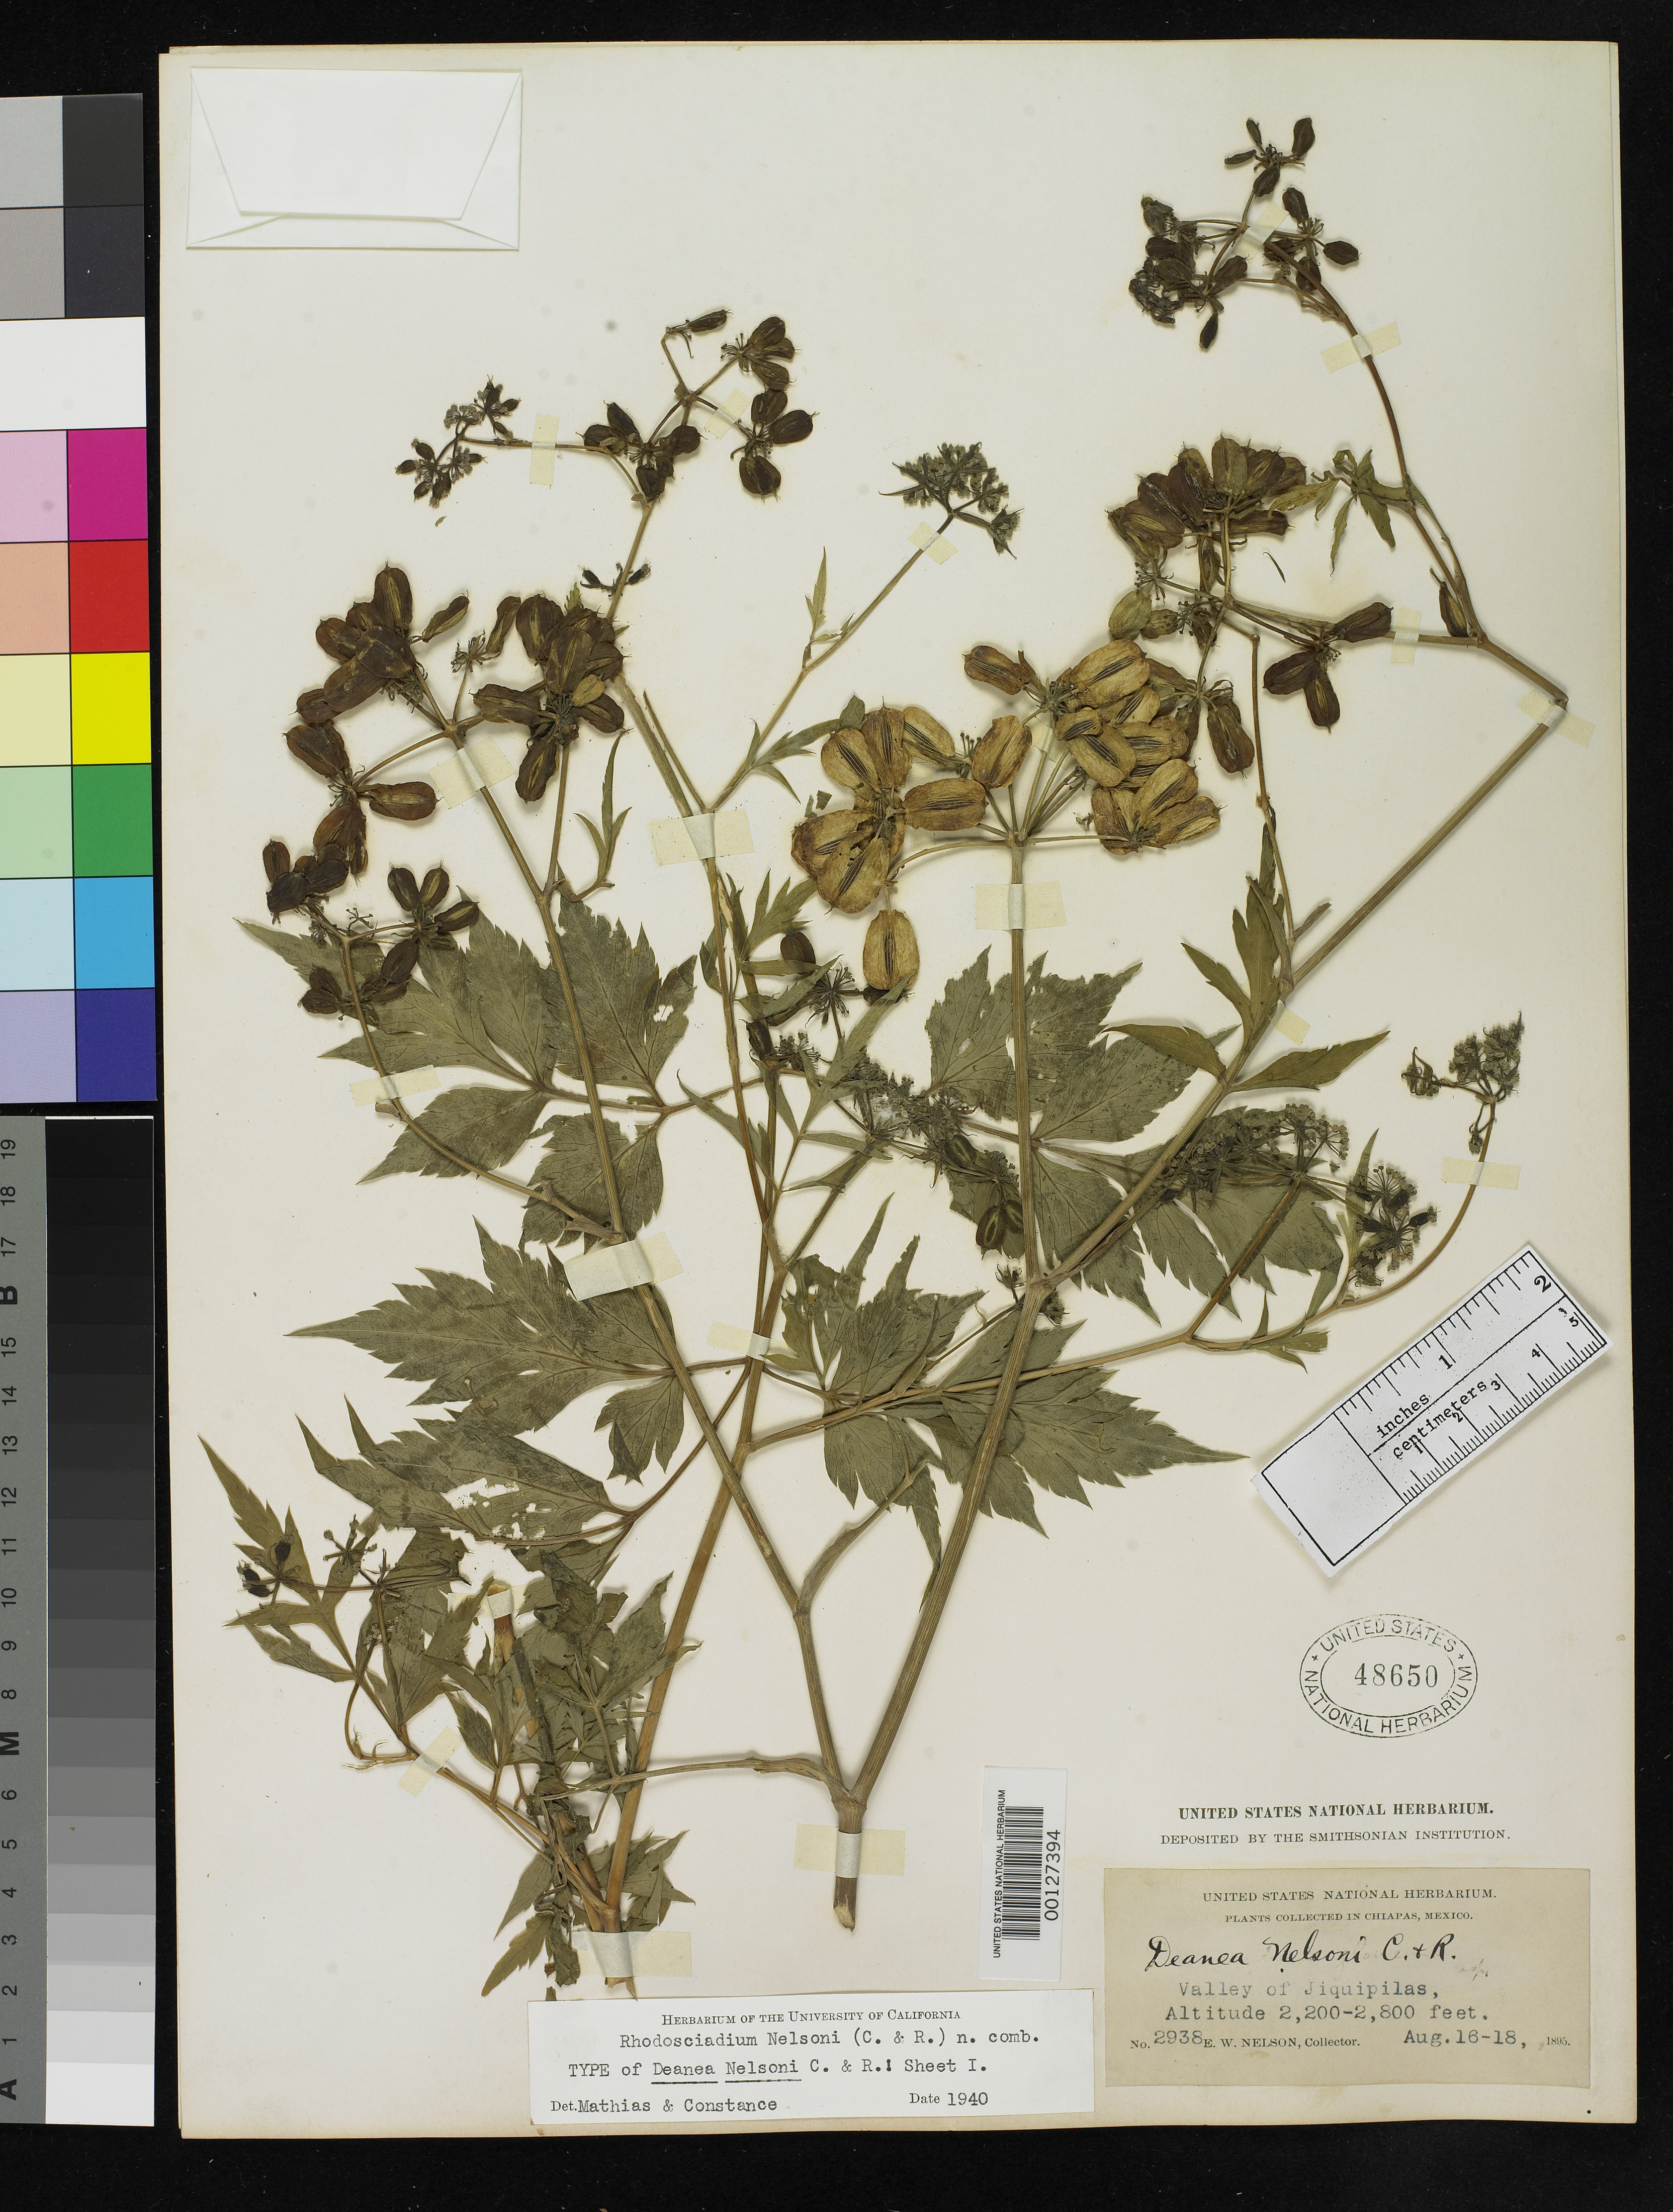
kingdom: Plantae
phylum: Tracheophyta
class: Magnoliopsida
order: Apiales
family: Apiaceae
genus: Deanea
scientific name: Deanea nelsonii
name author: J.M. Coult. & Rose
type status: Holotype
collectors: E. W. Nelson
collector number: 2938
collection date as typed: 16 Aug 1895 to 18 Aug 1895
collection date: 1895-08-16/1895-08-18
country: Mexico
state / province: Chiapas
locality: Valley of Jipuipilas.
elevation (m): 660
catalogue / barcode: US 48650